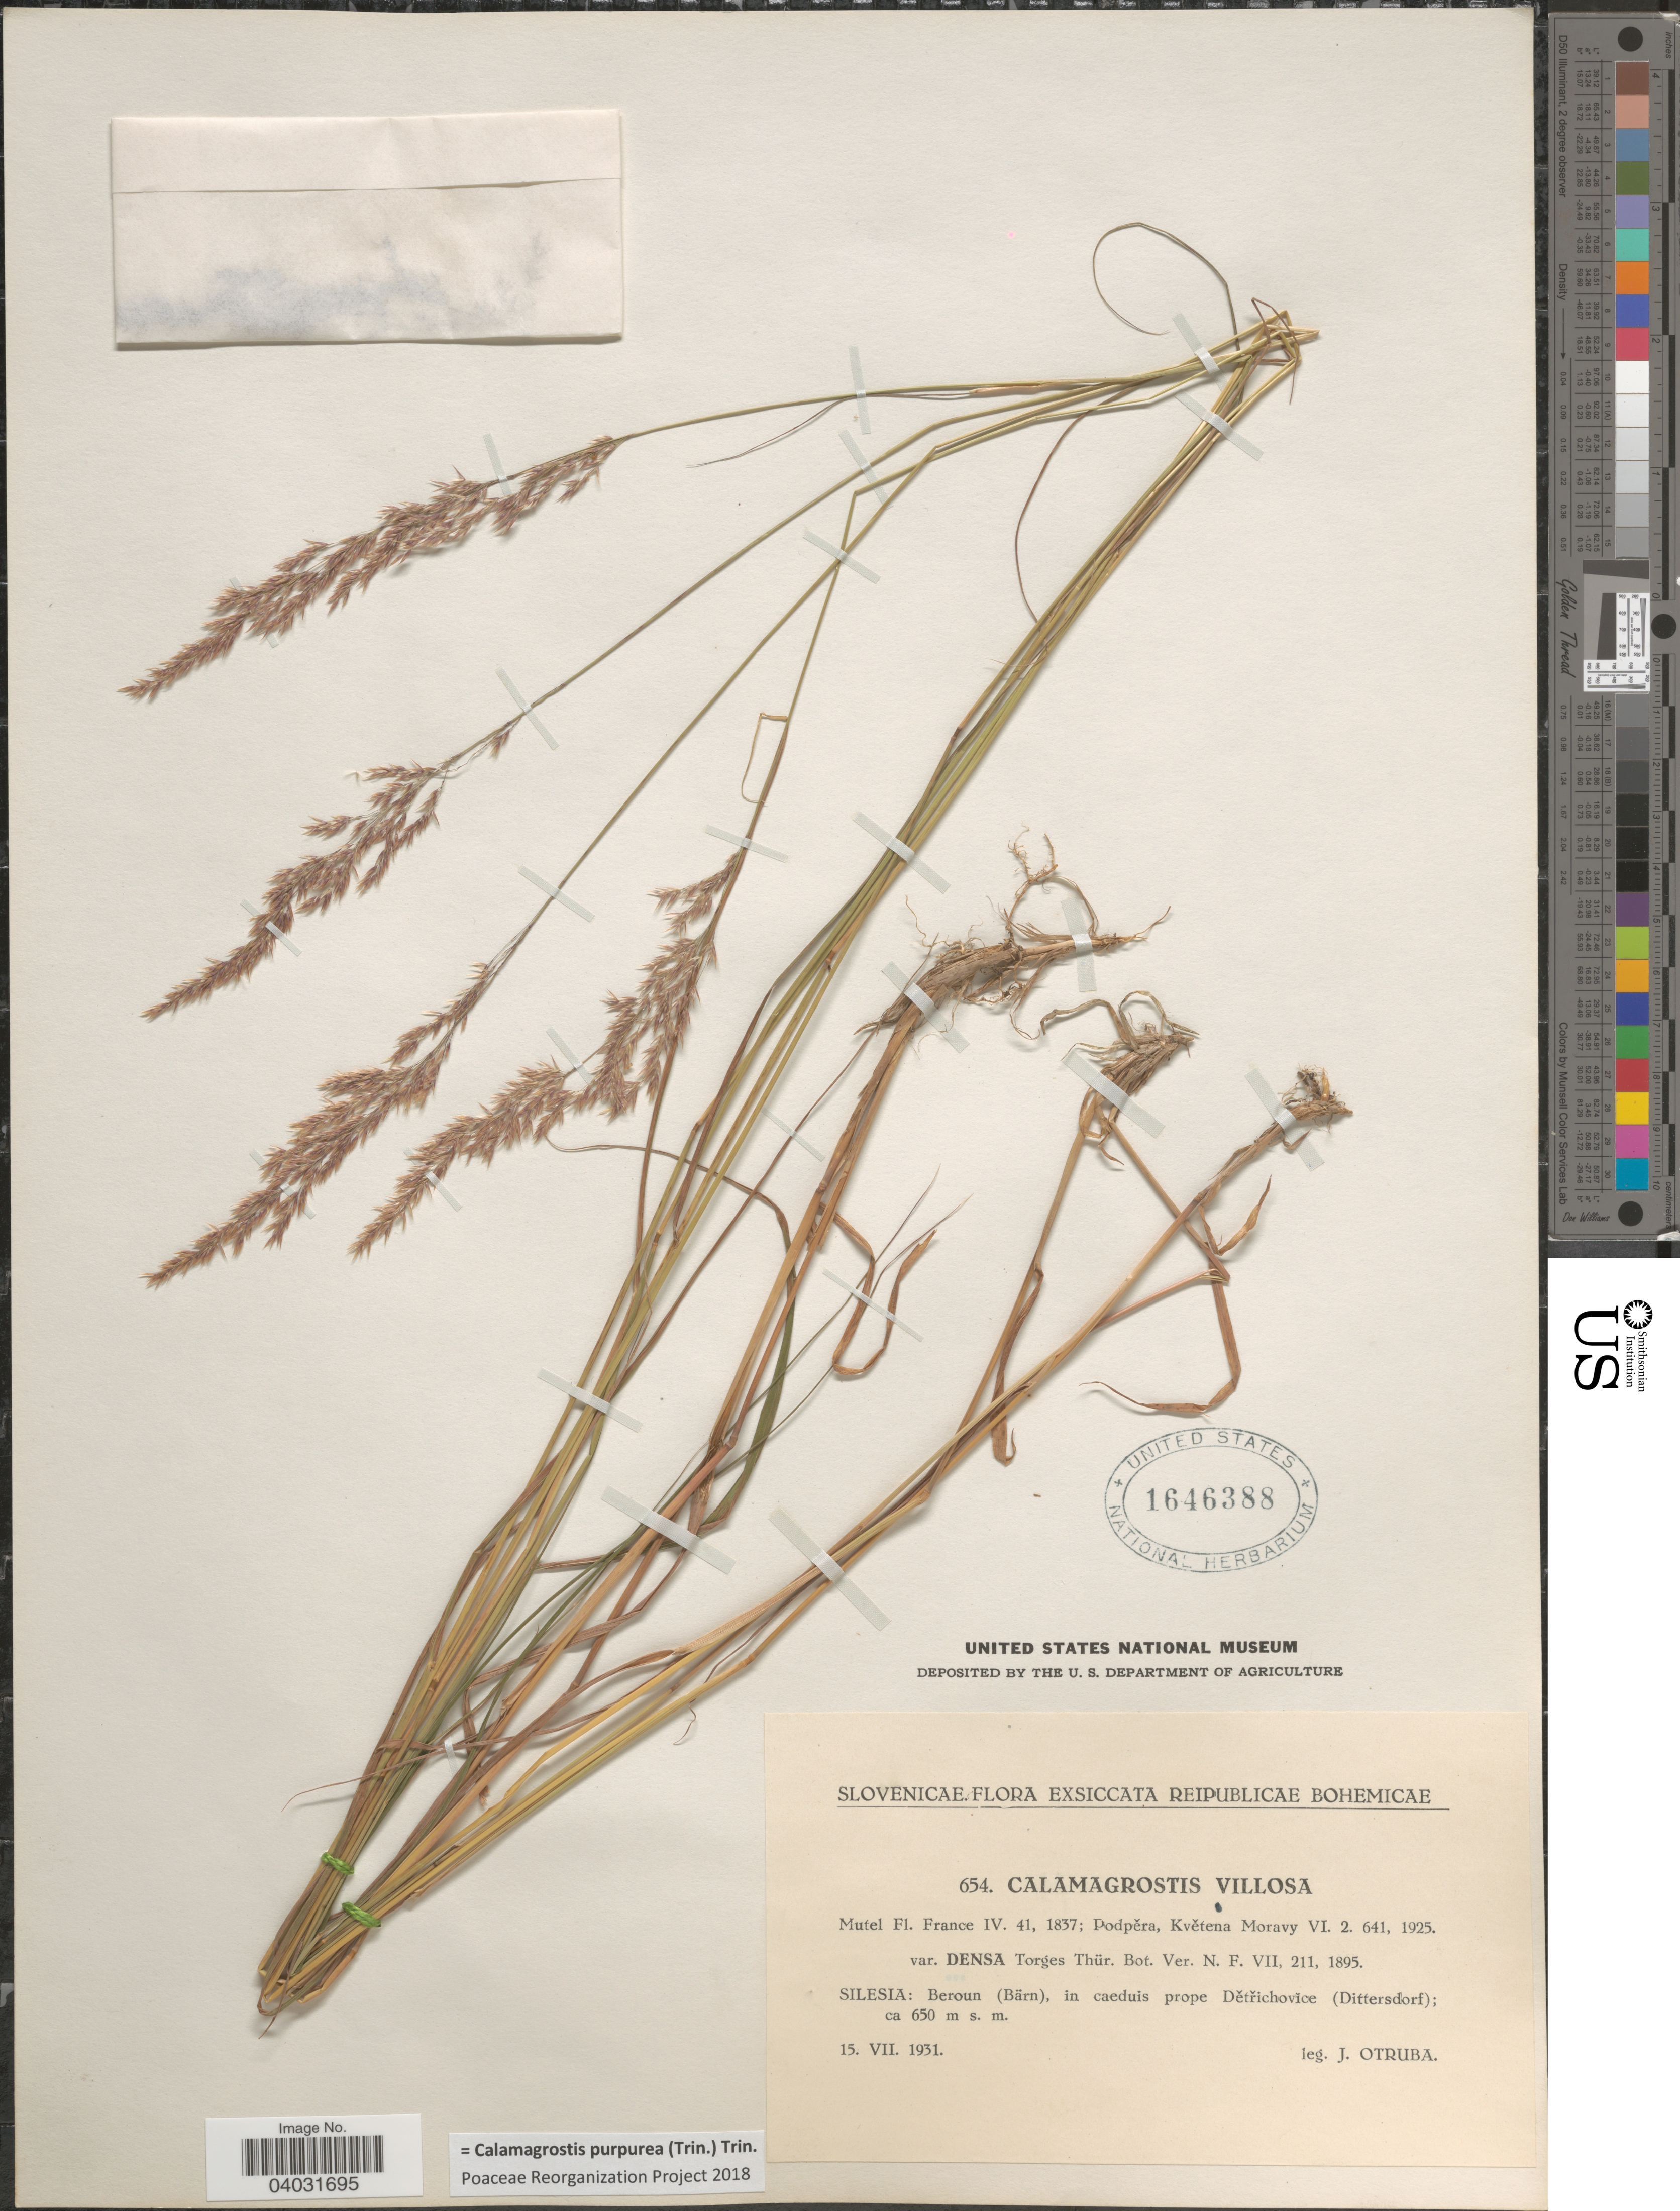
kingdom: Plantae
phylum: Tracheophyta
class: Liliopsida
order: Poales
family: Poaceae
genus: Calamagrostis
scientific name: Calamagrostis villosa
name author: J.F. Gmel.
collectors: J. Otruba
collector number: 654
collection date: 1931-07-15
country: Czechia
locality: Silesia: Beroun (Bärn), in caeduis prope Dĕtřichovĭce (Dittersdorf).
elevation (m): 650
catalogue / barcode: US 1646388